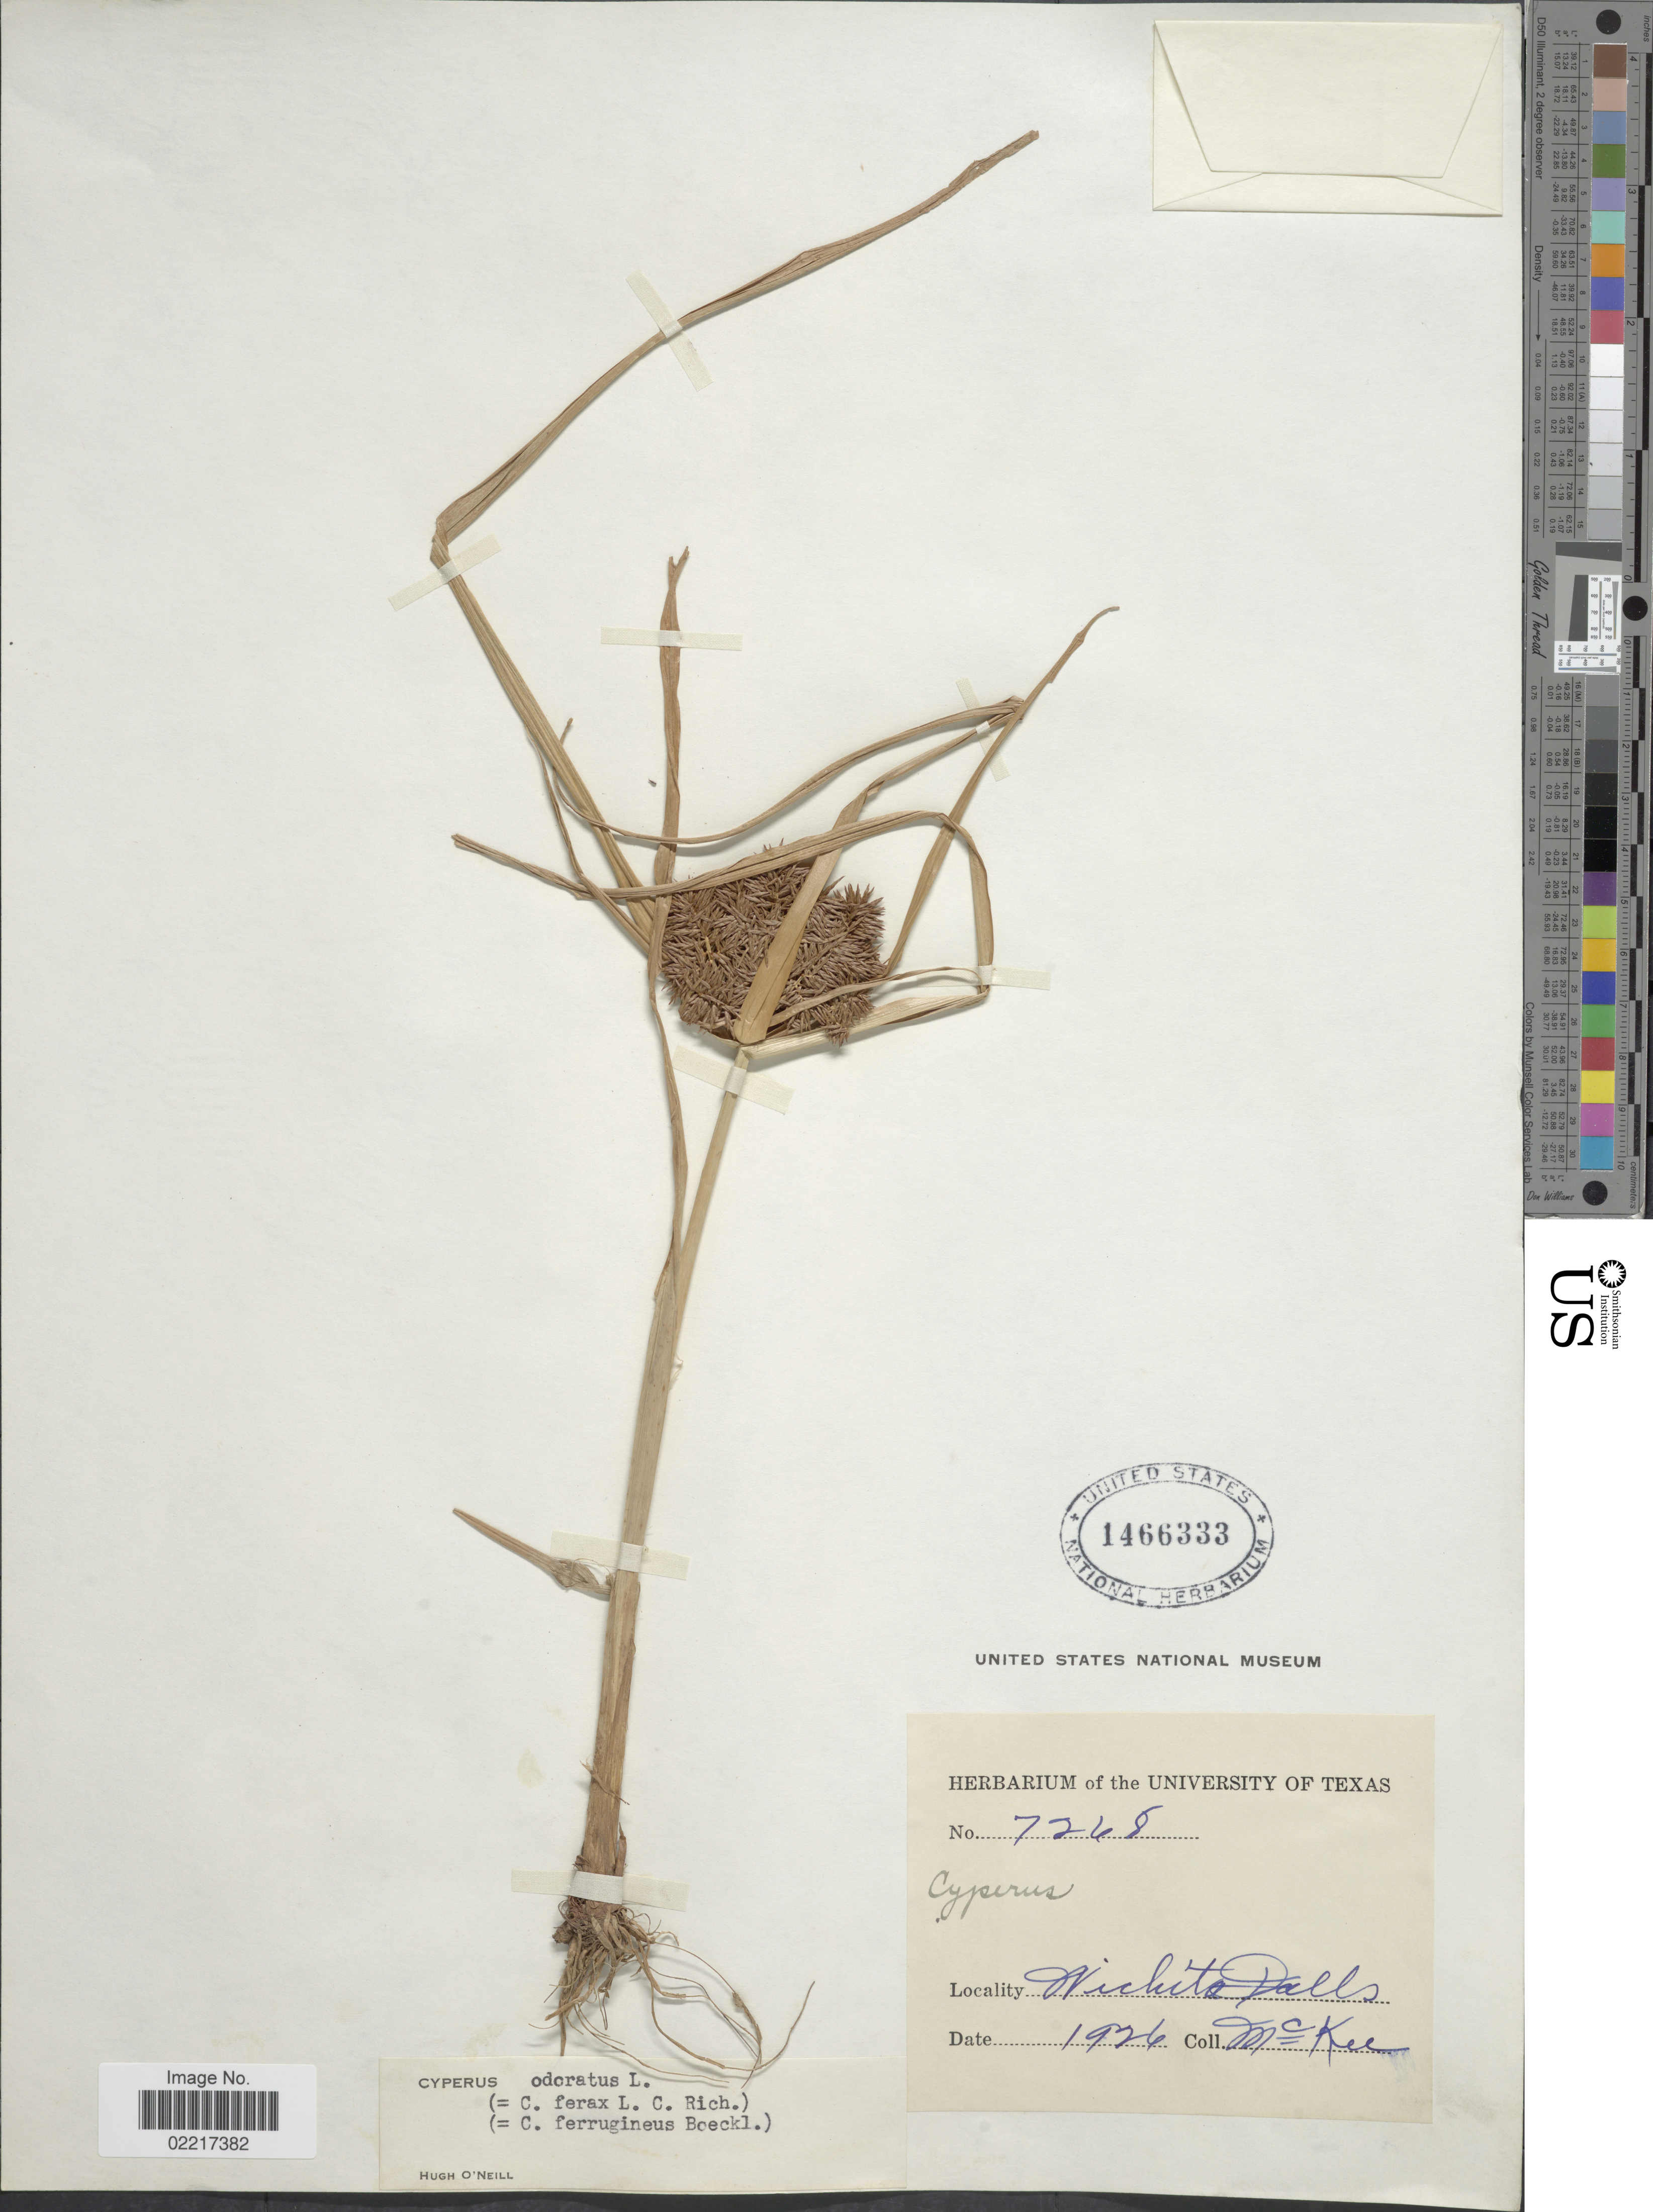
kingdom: Plantae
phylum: Tracheophyta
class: Liliopsida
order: Poales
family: Cyperaceae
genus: Cyperus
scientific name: Cyperus odoratus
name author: L.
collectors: McKee, --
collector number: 7268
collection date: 1926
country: United States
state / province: Texas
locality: Wichita Dallas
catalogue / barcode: US 1466333